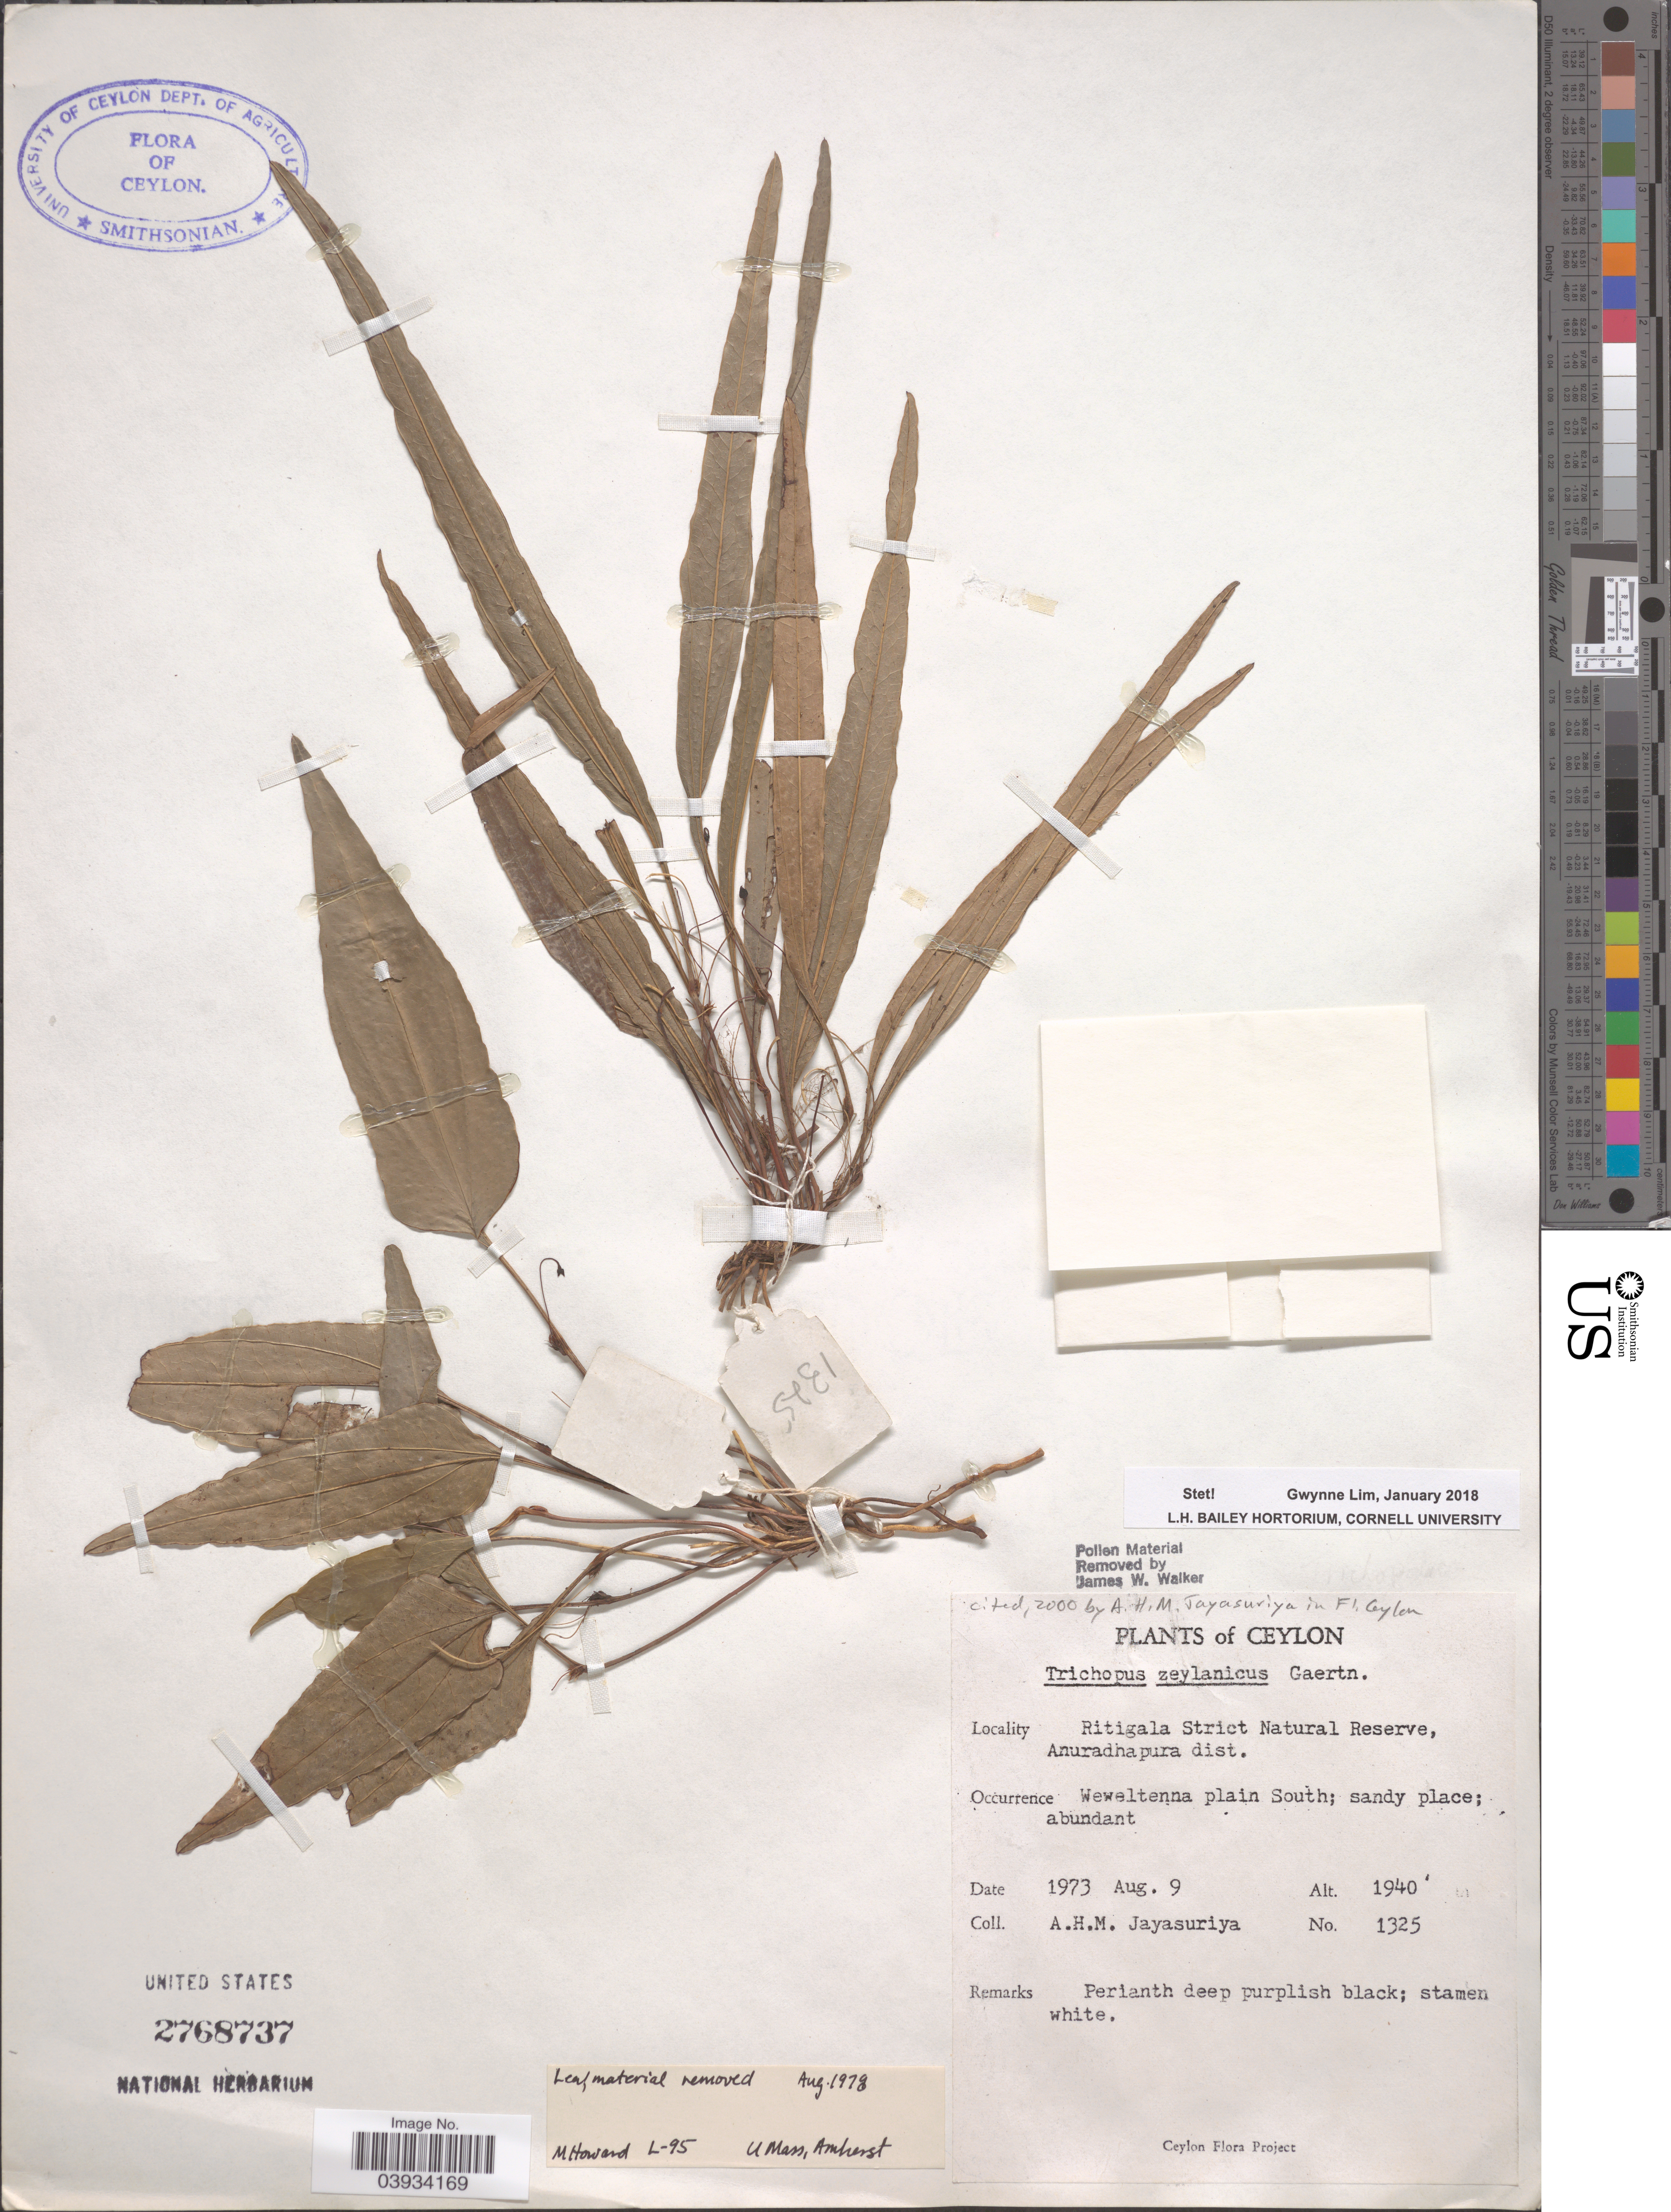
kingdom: Plantae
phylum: Tracheophyta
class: Liliopsida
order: Dioscoreales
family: Dioscoreaceae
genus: Trichopus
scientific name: Trichopus zeylanicus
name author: Gaertn.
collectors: A. H. Jayasuriya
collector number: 1325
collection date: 1973-08-09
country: Sri Lanka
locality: Ceylon. Ritigala Strict Natural Reserve, Anuradhapura dist. Weweltenna plain South.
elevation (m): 591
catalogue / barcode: US 2768737